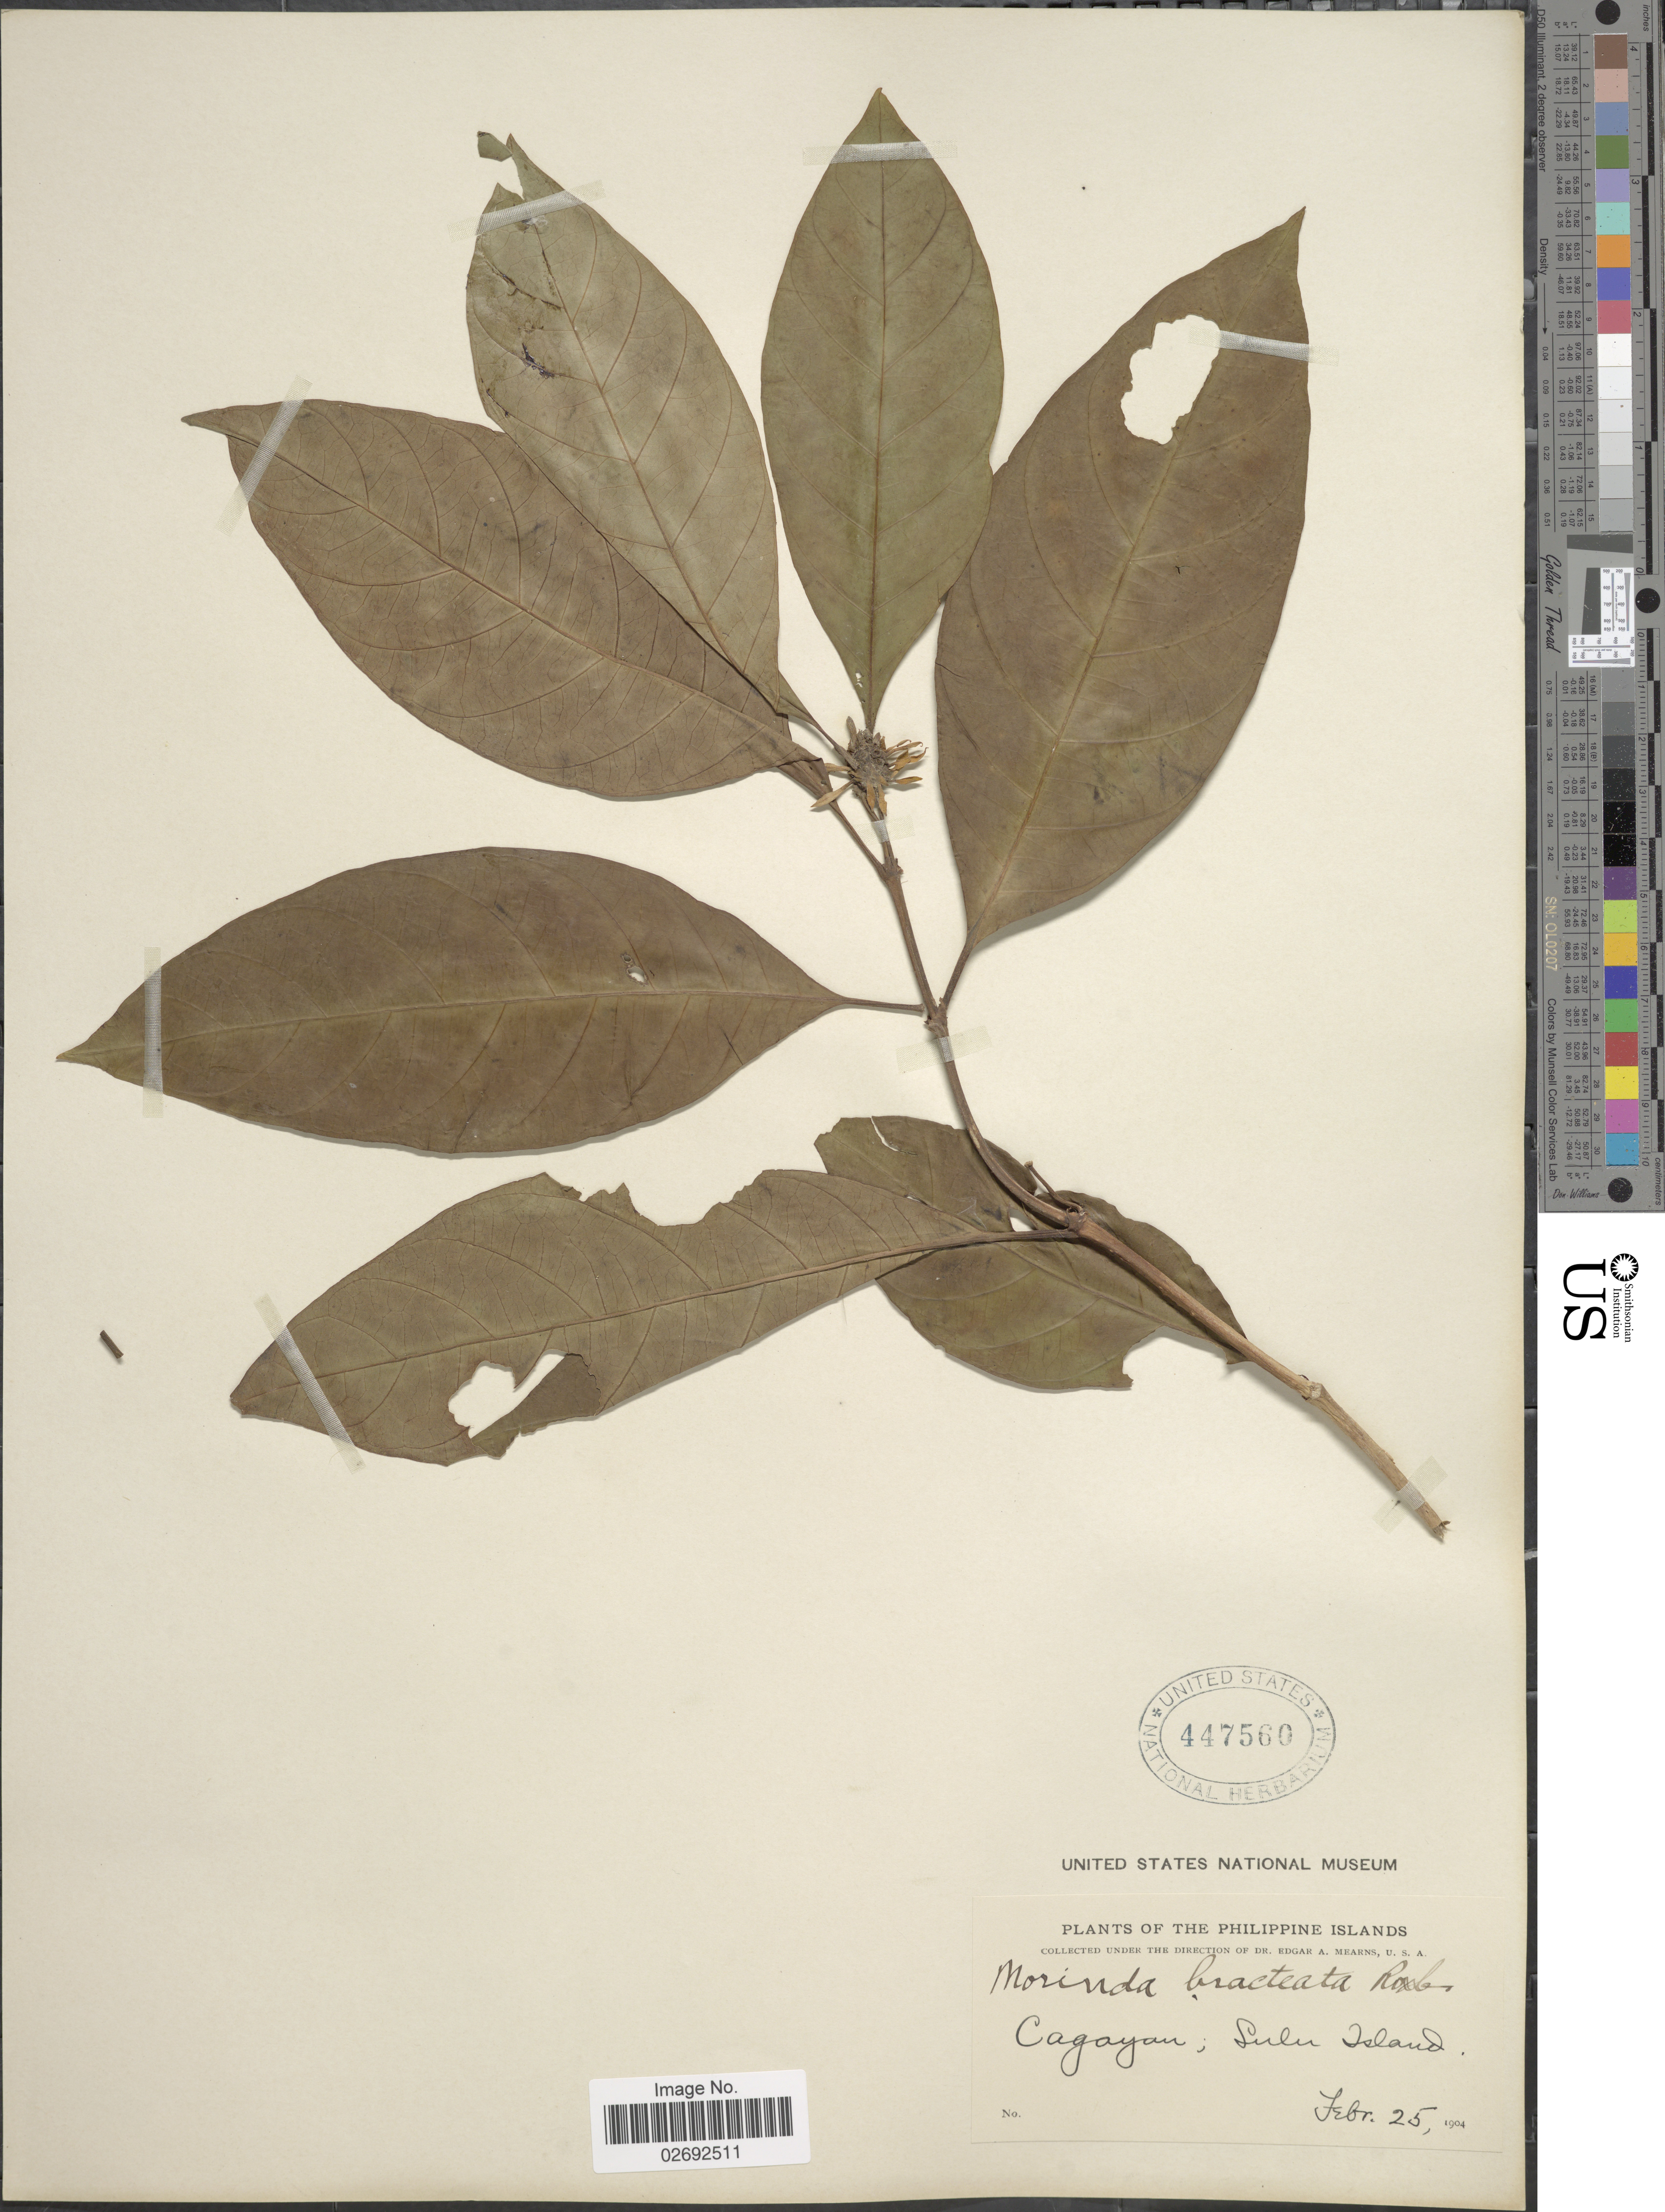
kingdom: Plantae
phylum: Tracheophyta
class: Magnoliopsida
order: Gentianales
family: Rubiaceae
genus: Morinda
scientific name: Morinda bracteata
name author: Roxb.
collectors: E. A. Mearns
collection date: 1904-02-25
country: Philippines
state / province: Muslim Mindanao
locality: Cagayau; Sulu Island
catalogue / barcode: US 447560